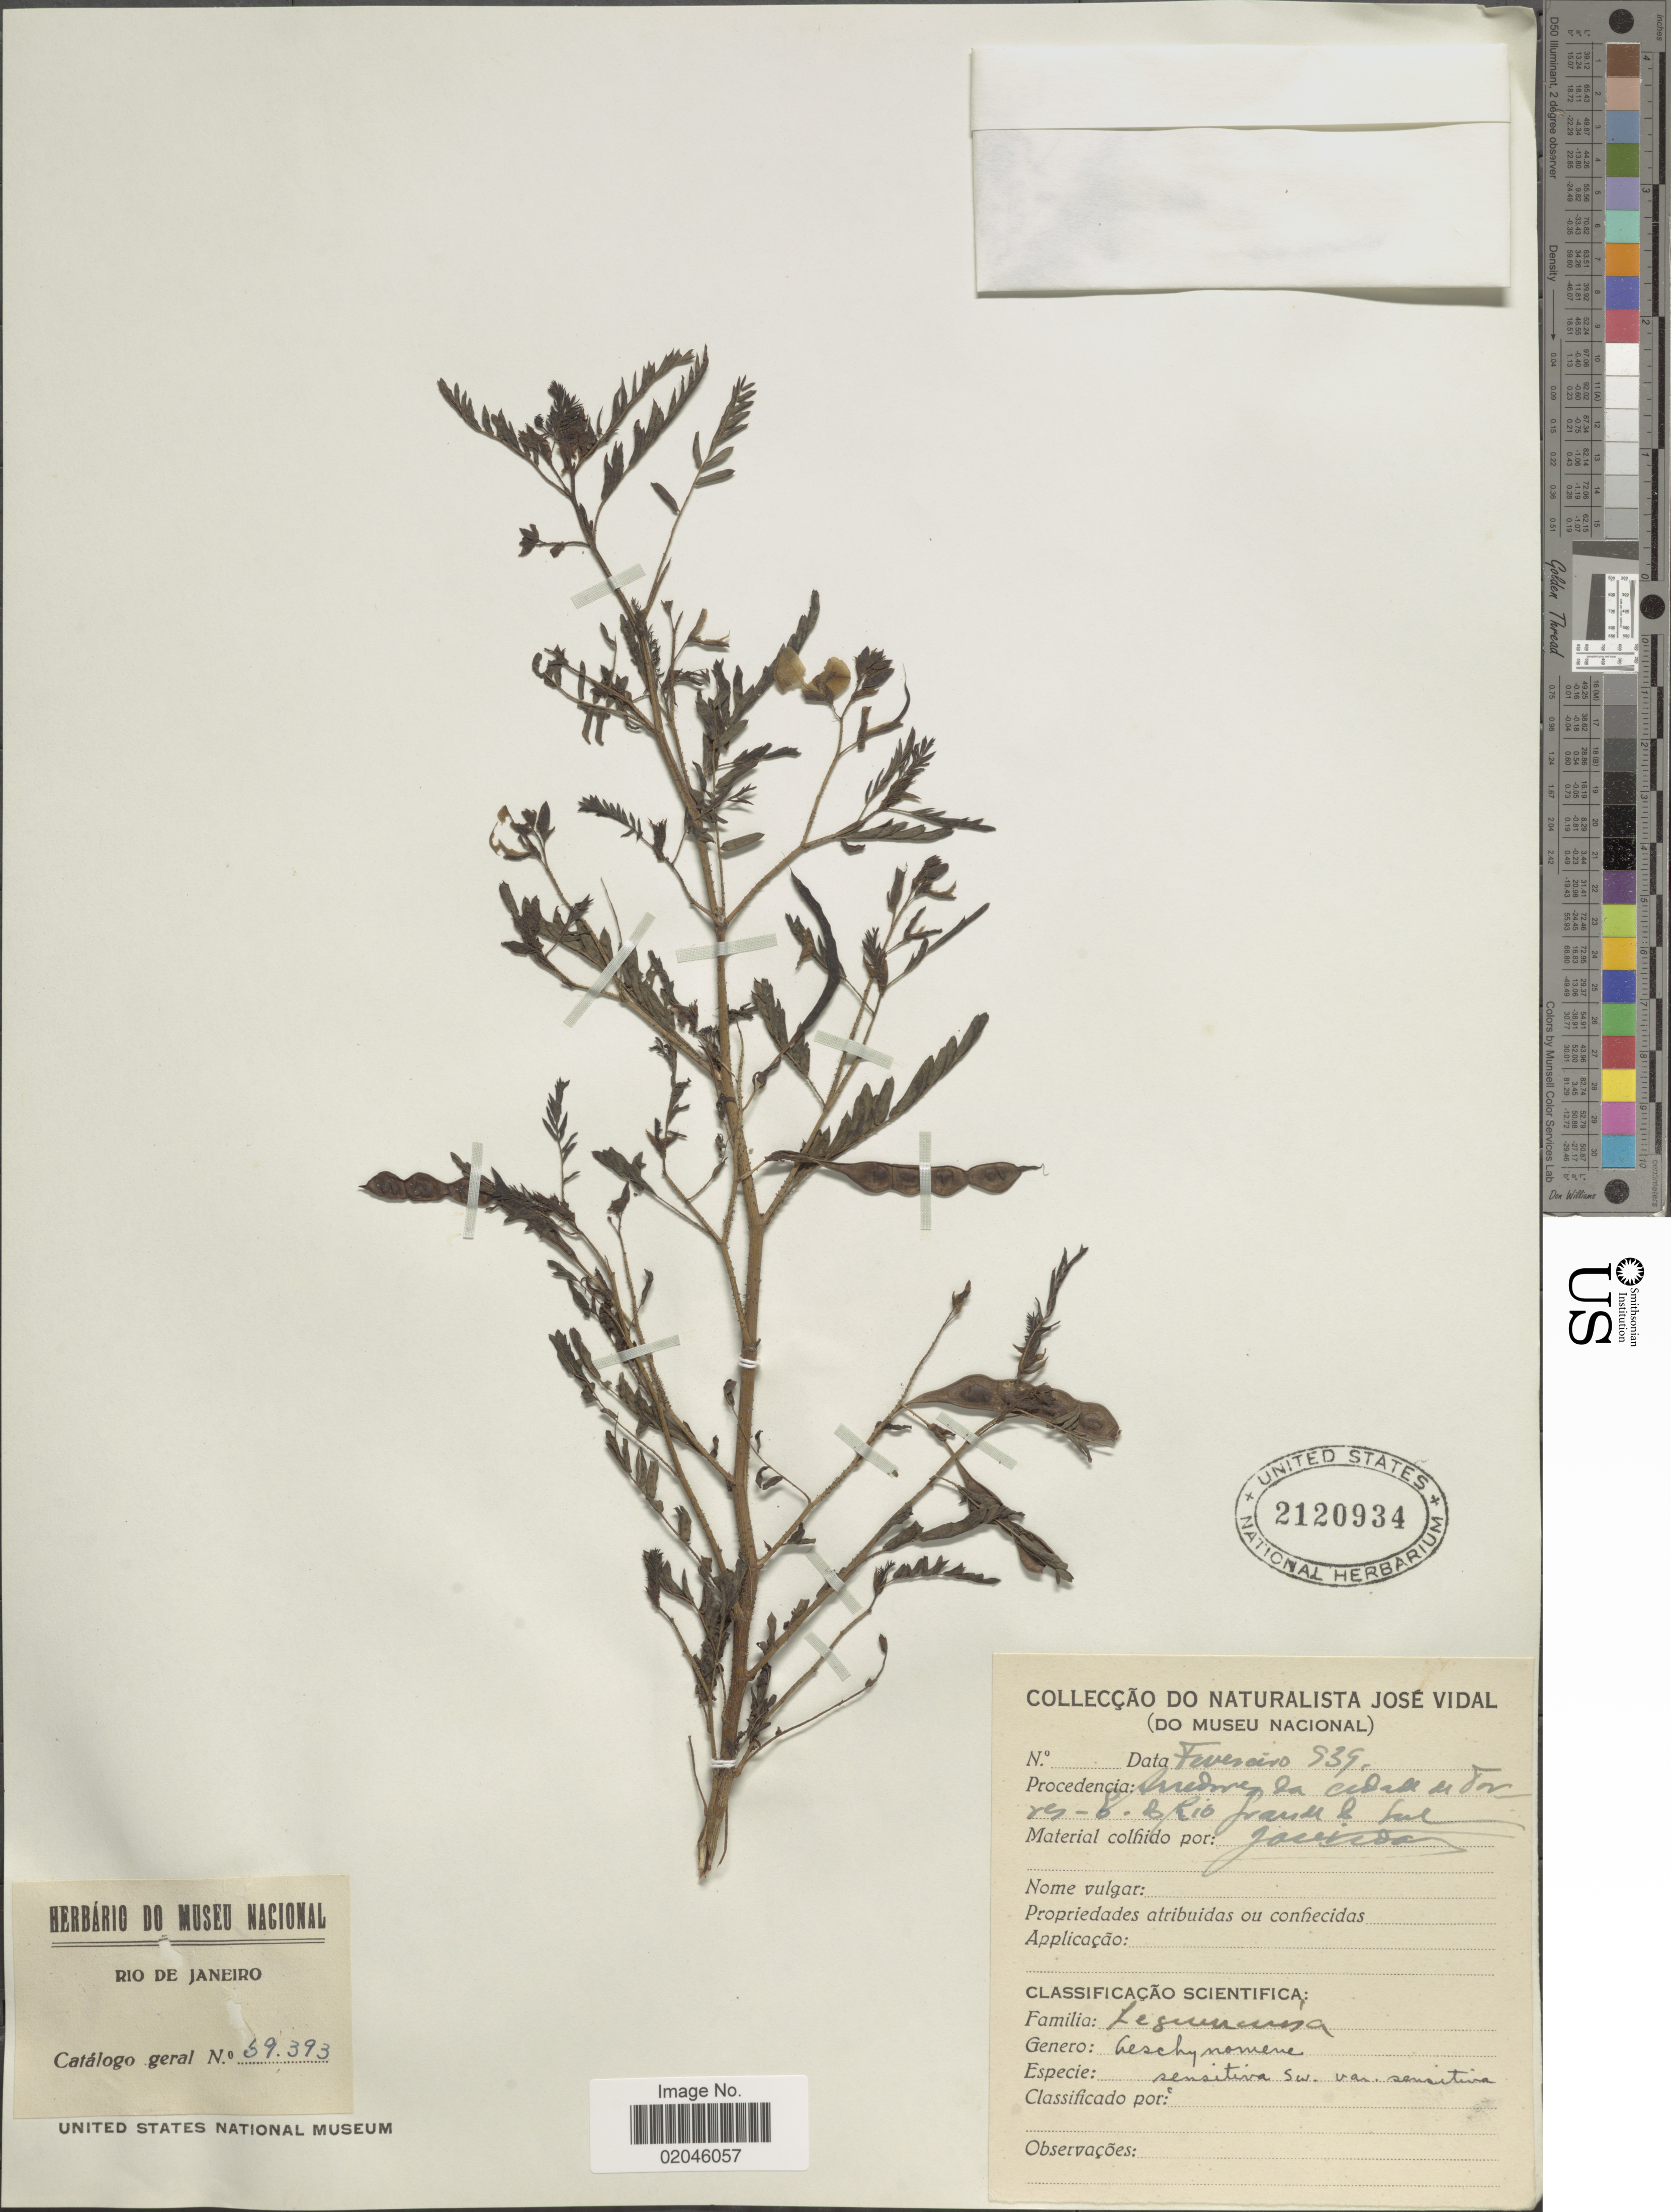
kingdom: Plantae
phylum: Tracheophyta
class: Magnoliopsida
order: Fabales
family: Fabaceae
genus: Aeschynomene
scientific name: Aeschynomene sensitiva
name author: Sw.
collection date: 1939-02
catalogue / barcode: US 2120934